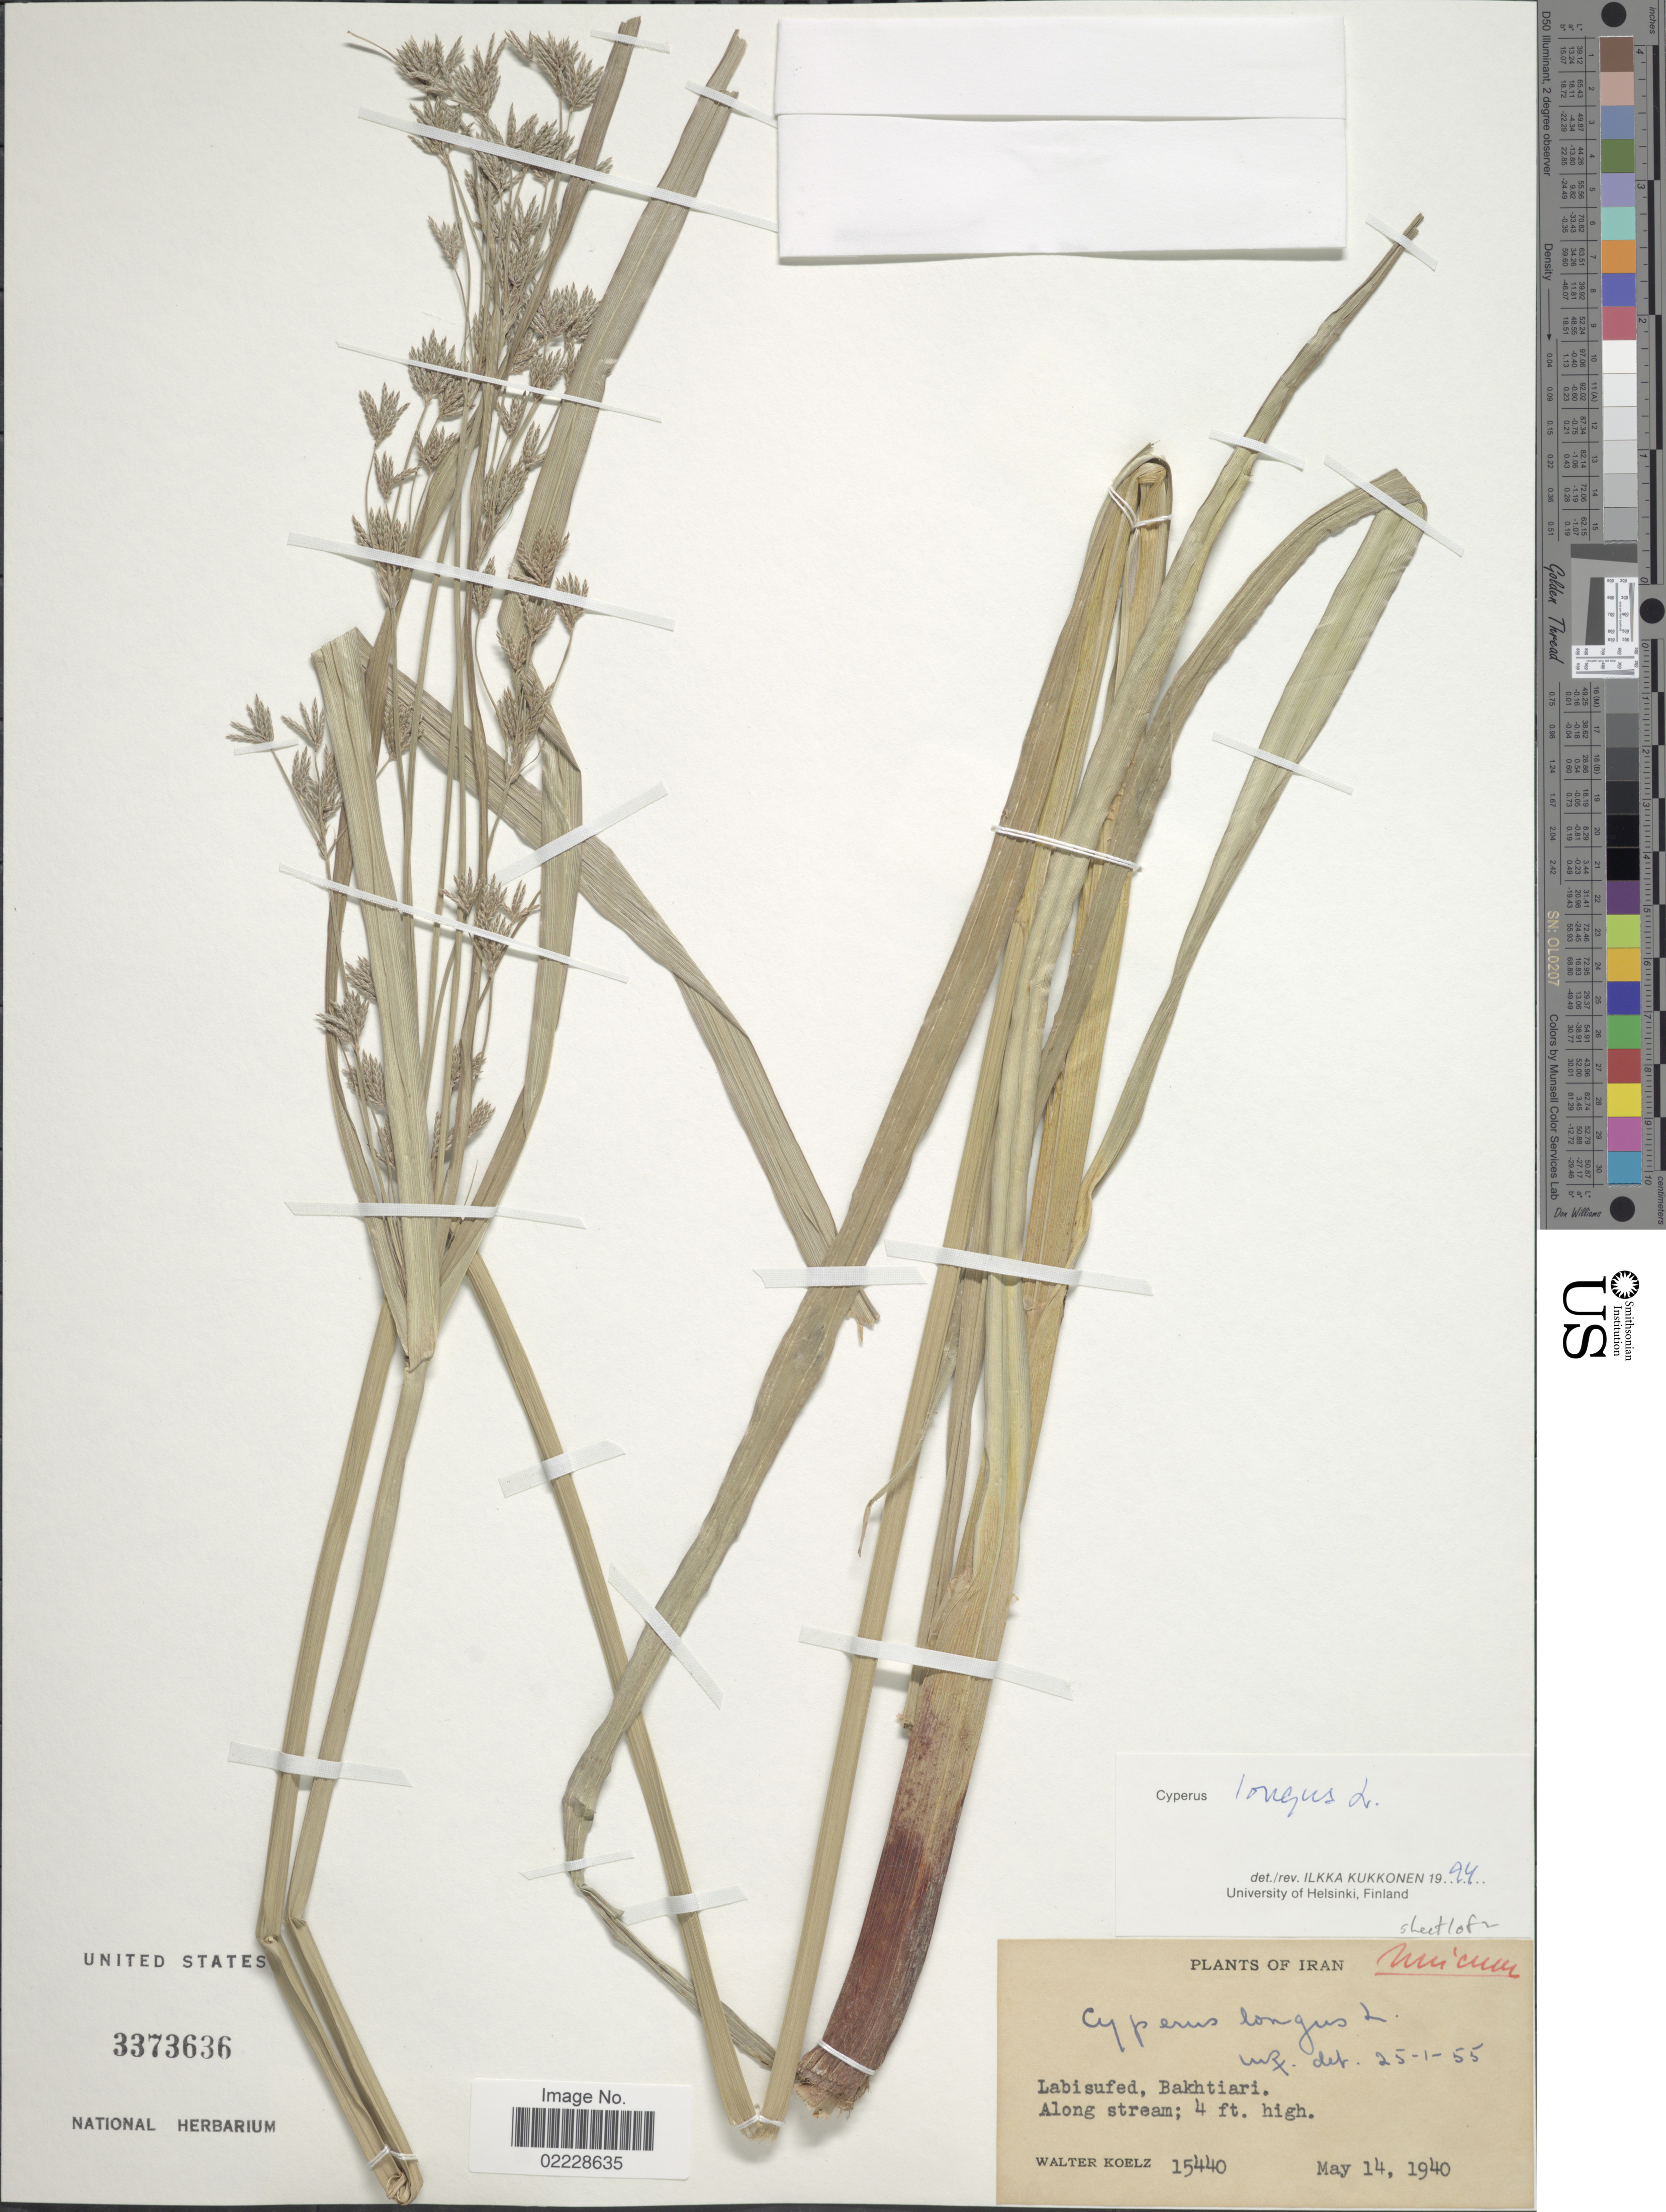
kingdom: Plantae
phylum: Tracheophyta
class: Liliopsida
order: Poales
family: Cyperaceae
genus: Cyperus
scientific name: Cyperus longus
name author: L.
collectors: W. N. Koelz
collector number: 15440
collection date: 1940-05-14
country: Iran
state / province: Chahar Mahaal and Bakhtiari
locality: Labisufed, Bakhtiari, Along stream.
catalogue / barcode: US 3373636